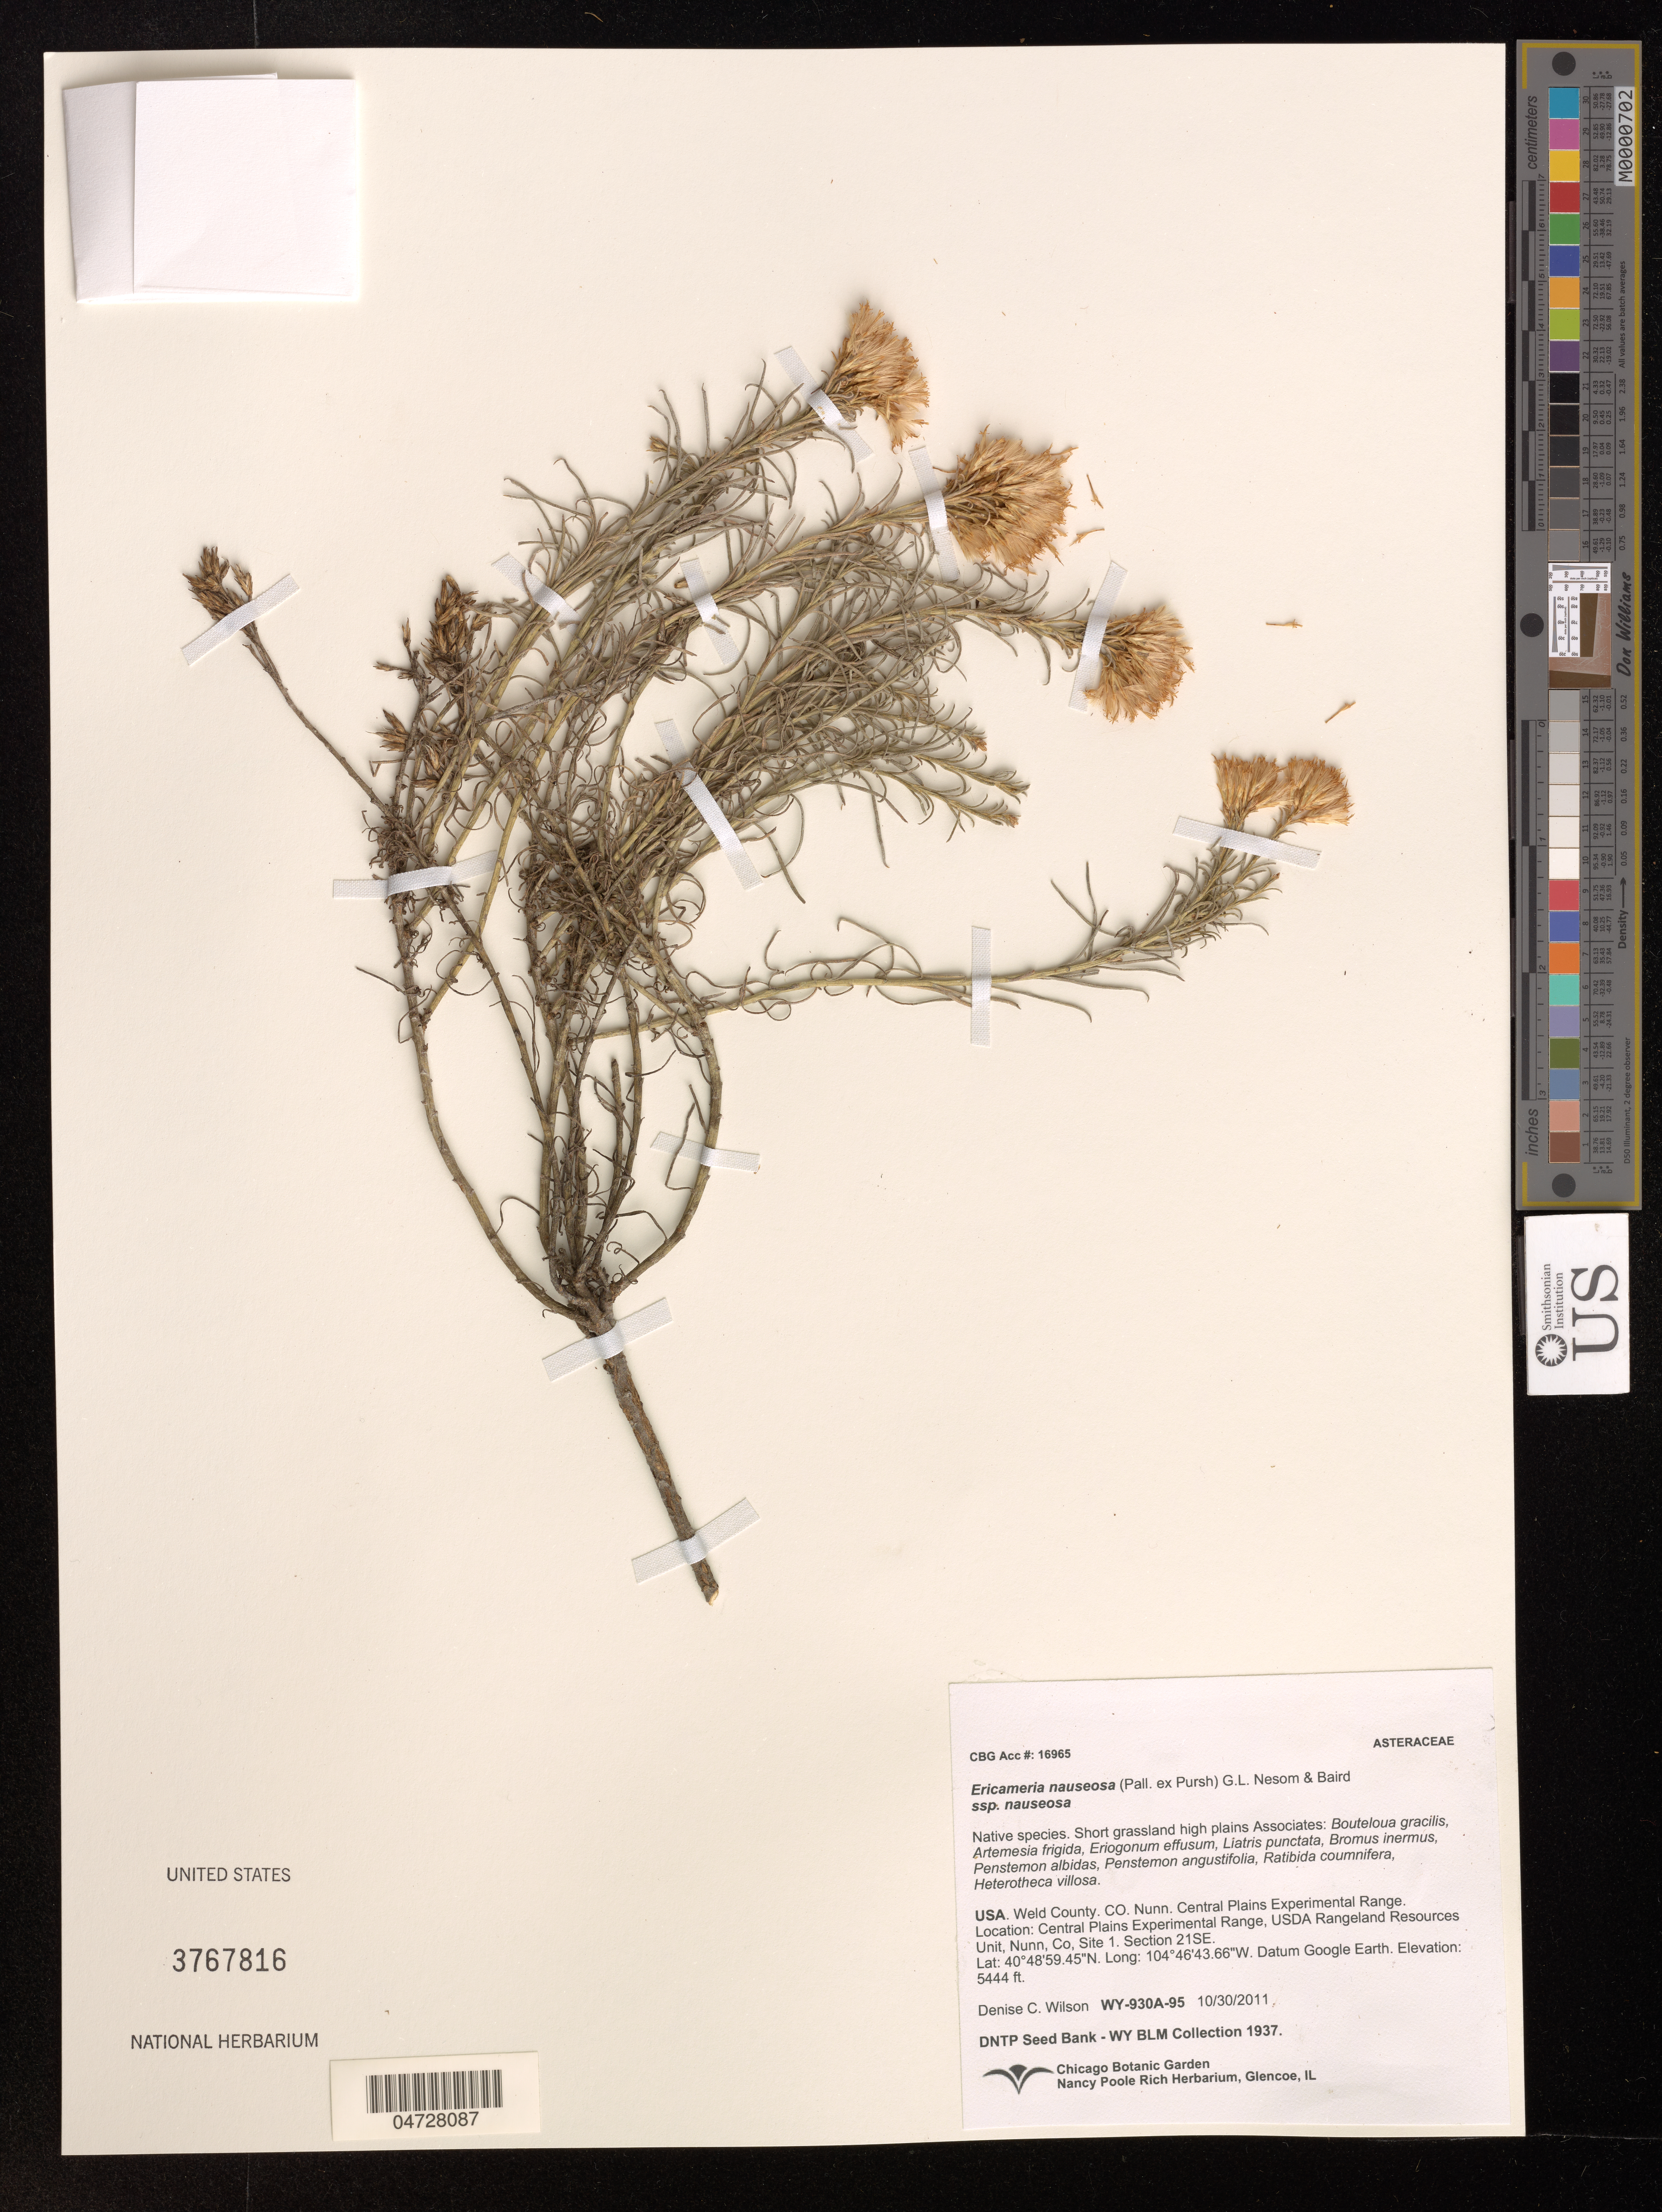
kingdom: Plantae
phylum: Tracheophyta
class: Magnoliopsida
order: Asterales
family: Asteraceae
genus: Ericameria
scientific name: Ericameria nauseosa var. bigelovii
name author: (A. Gray) G.L. Nesom & G.I. Baird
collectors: D. Wilson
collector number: WY-930A-95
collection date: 2011-10-30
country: United States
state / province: Colorado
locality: Weld County, Nunn, Central Plains Experimental Range, USDA Rangeland Resources Unit, Nunn, Co, Site 1. Section 21SE.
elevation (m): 1659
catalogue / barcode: US 3767816